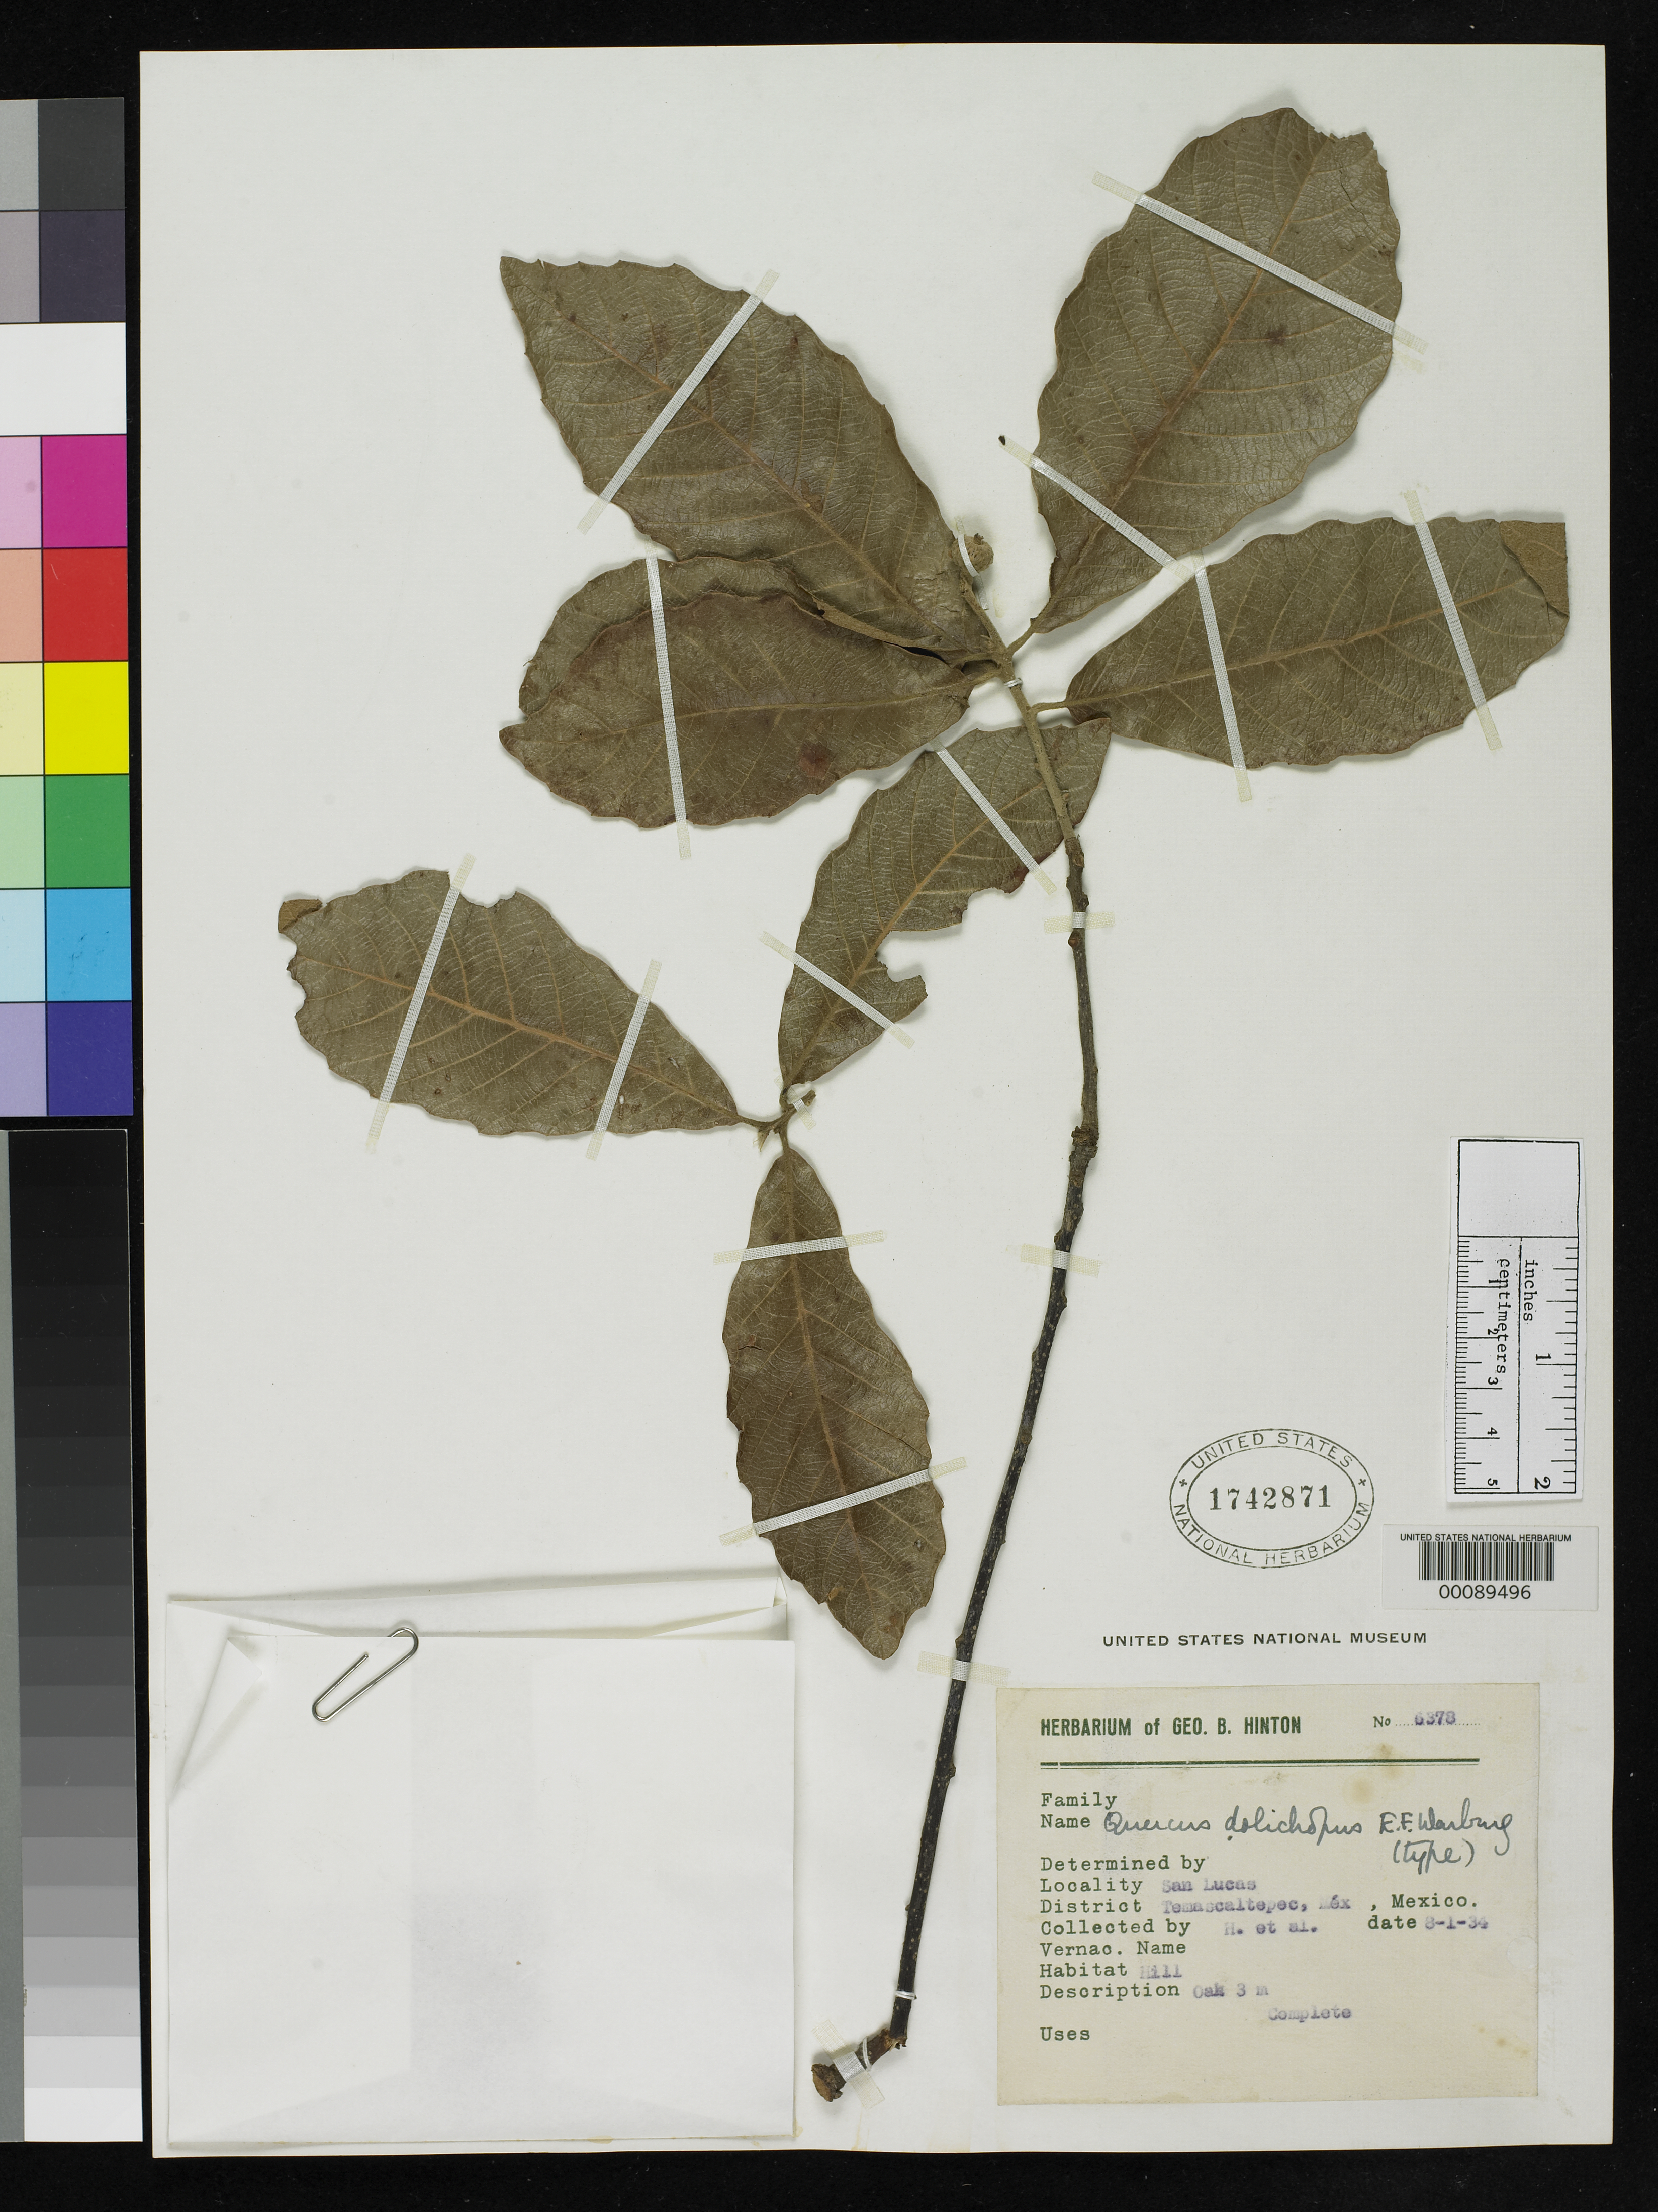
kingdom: Plantae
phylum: Tracheophyta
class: Magnoliopsida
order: Fagales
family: Fagaceae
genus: Quercus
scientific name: Quercus dolichopus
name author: E.F. Warb.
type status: Isotype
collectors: G. B. Hinton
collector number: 6378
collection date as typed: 01 Mar 1934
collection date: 1934-03-01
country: Mexico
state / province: México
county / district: Temascaltepec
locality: San Lucas.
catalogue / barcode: US 1742871